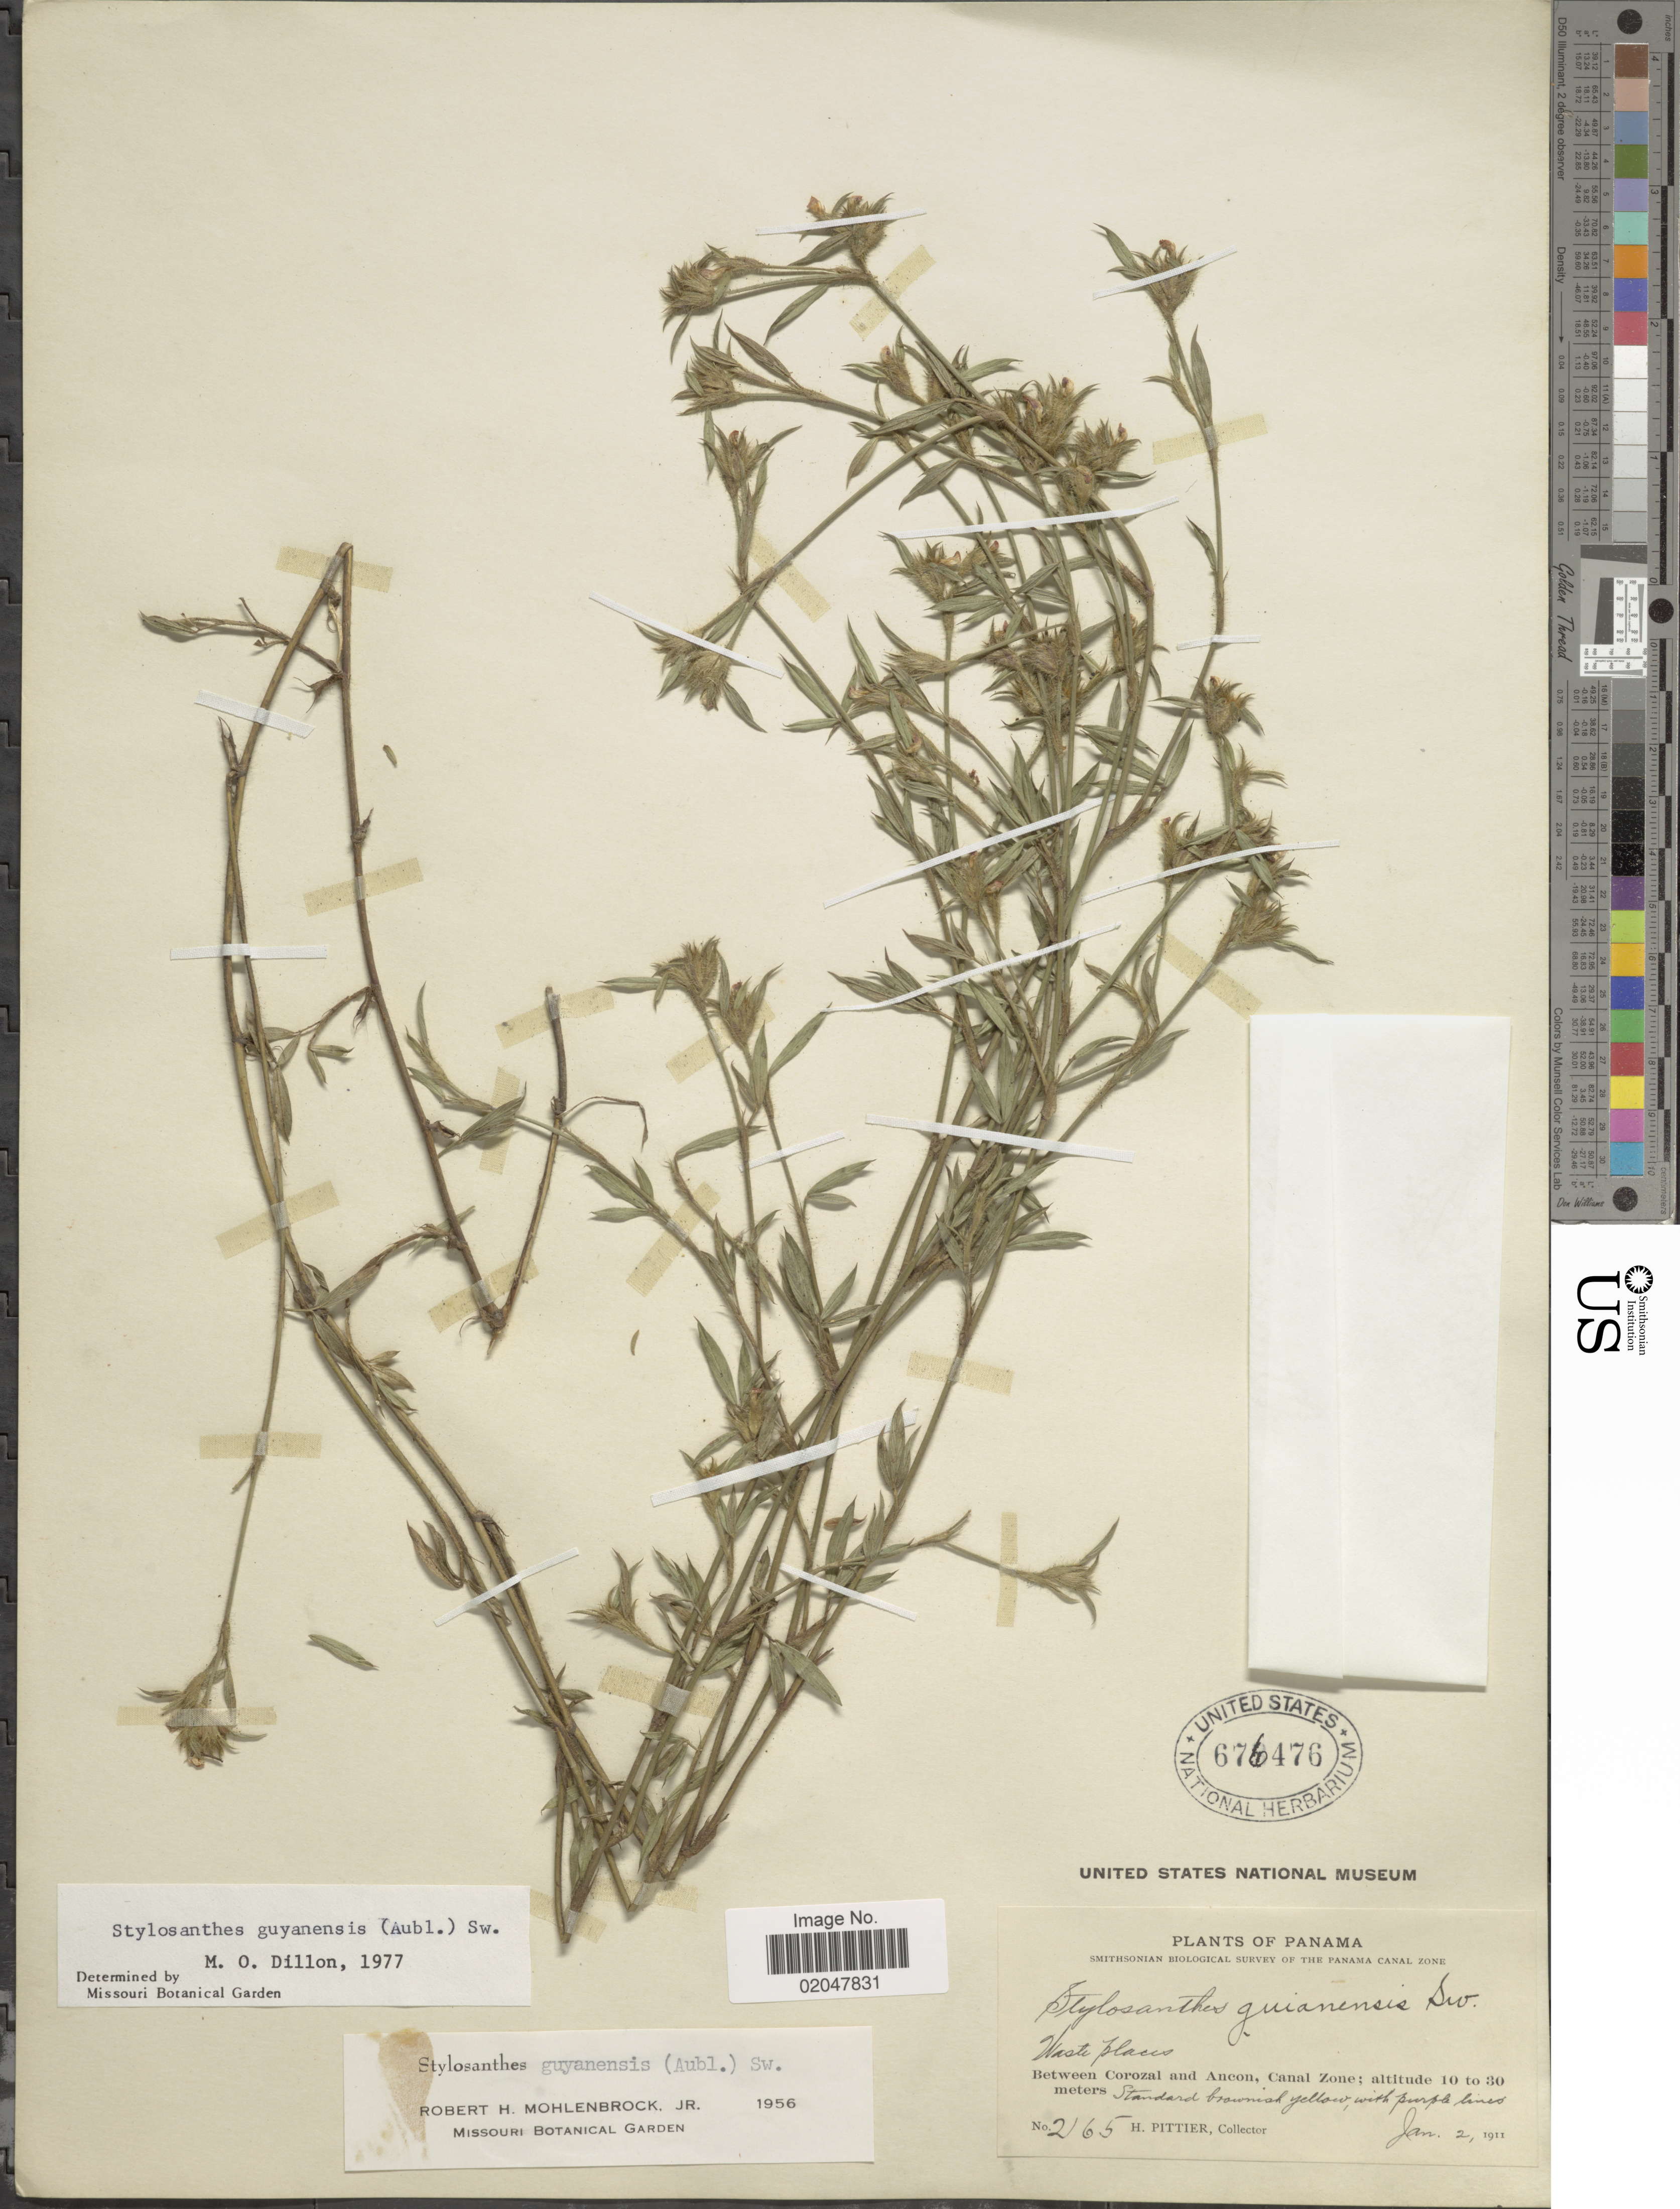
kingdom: Plantae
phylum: Tracheophyta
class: Magnoliopsida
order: Fabales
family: Fabaceae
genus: Stylosanthes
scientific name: Stylosanthes guianensis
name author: (Aubl.) Sw.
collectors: H. F. Pittier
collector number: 2165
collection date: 1911-01-02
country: Panama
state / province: Colón / Panamá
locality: Between Corozal and Ancon, Canal Zone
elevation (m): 10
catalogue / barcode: US 676476